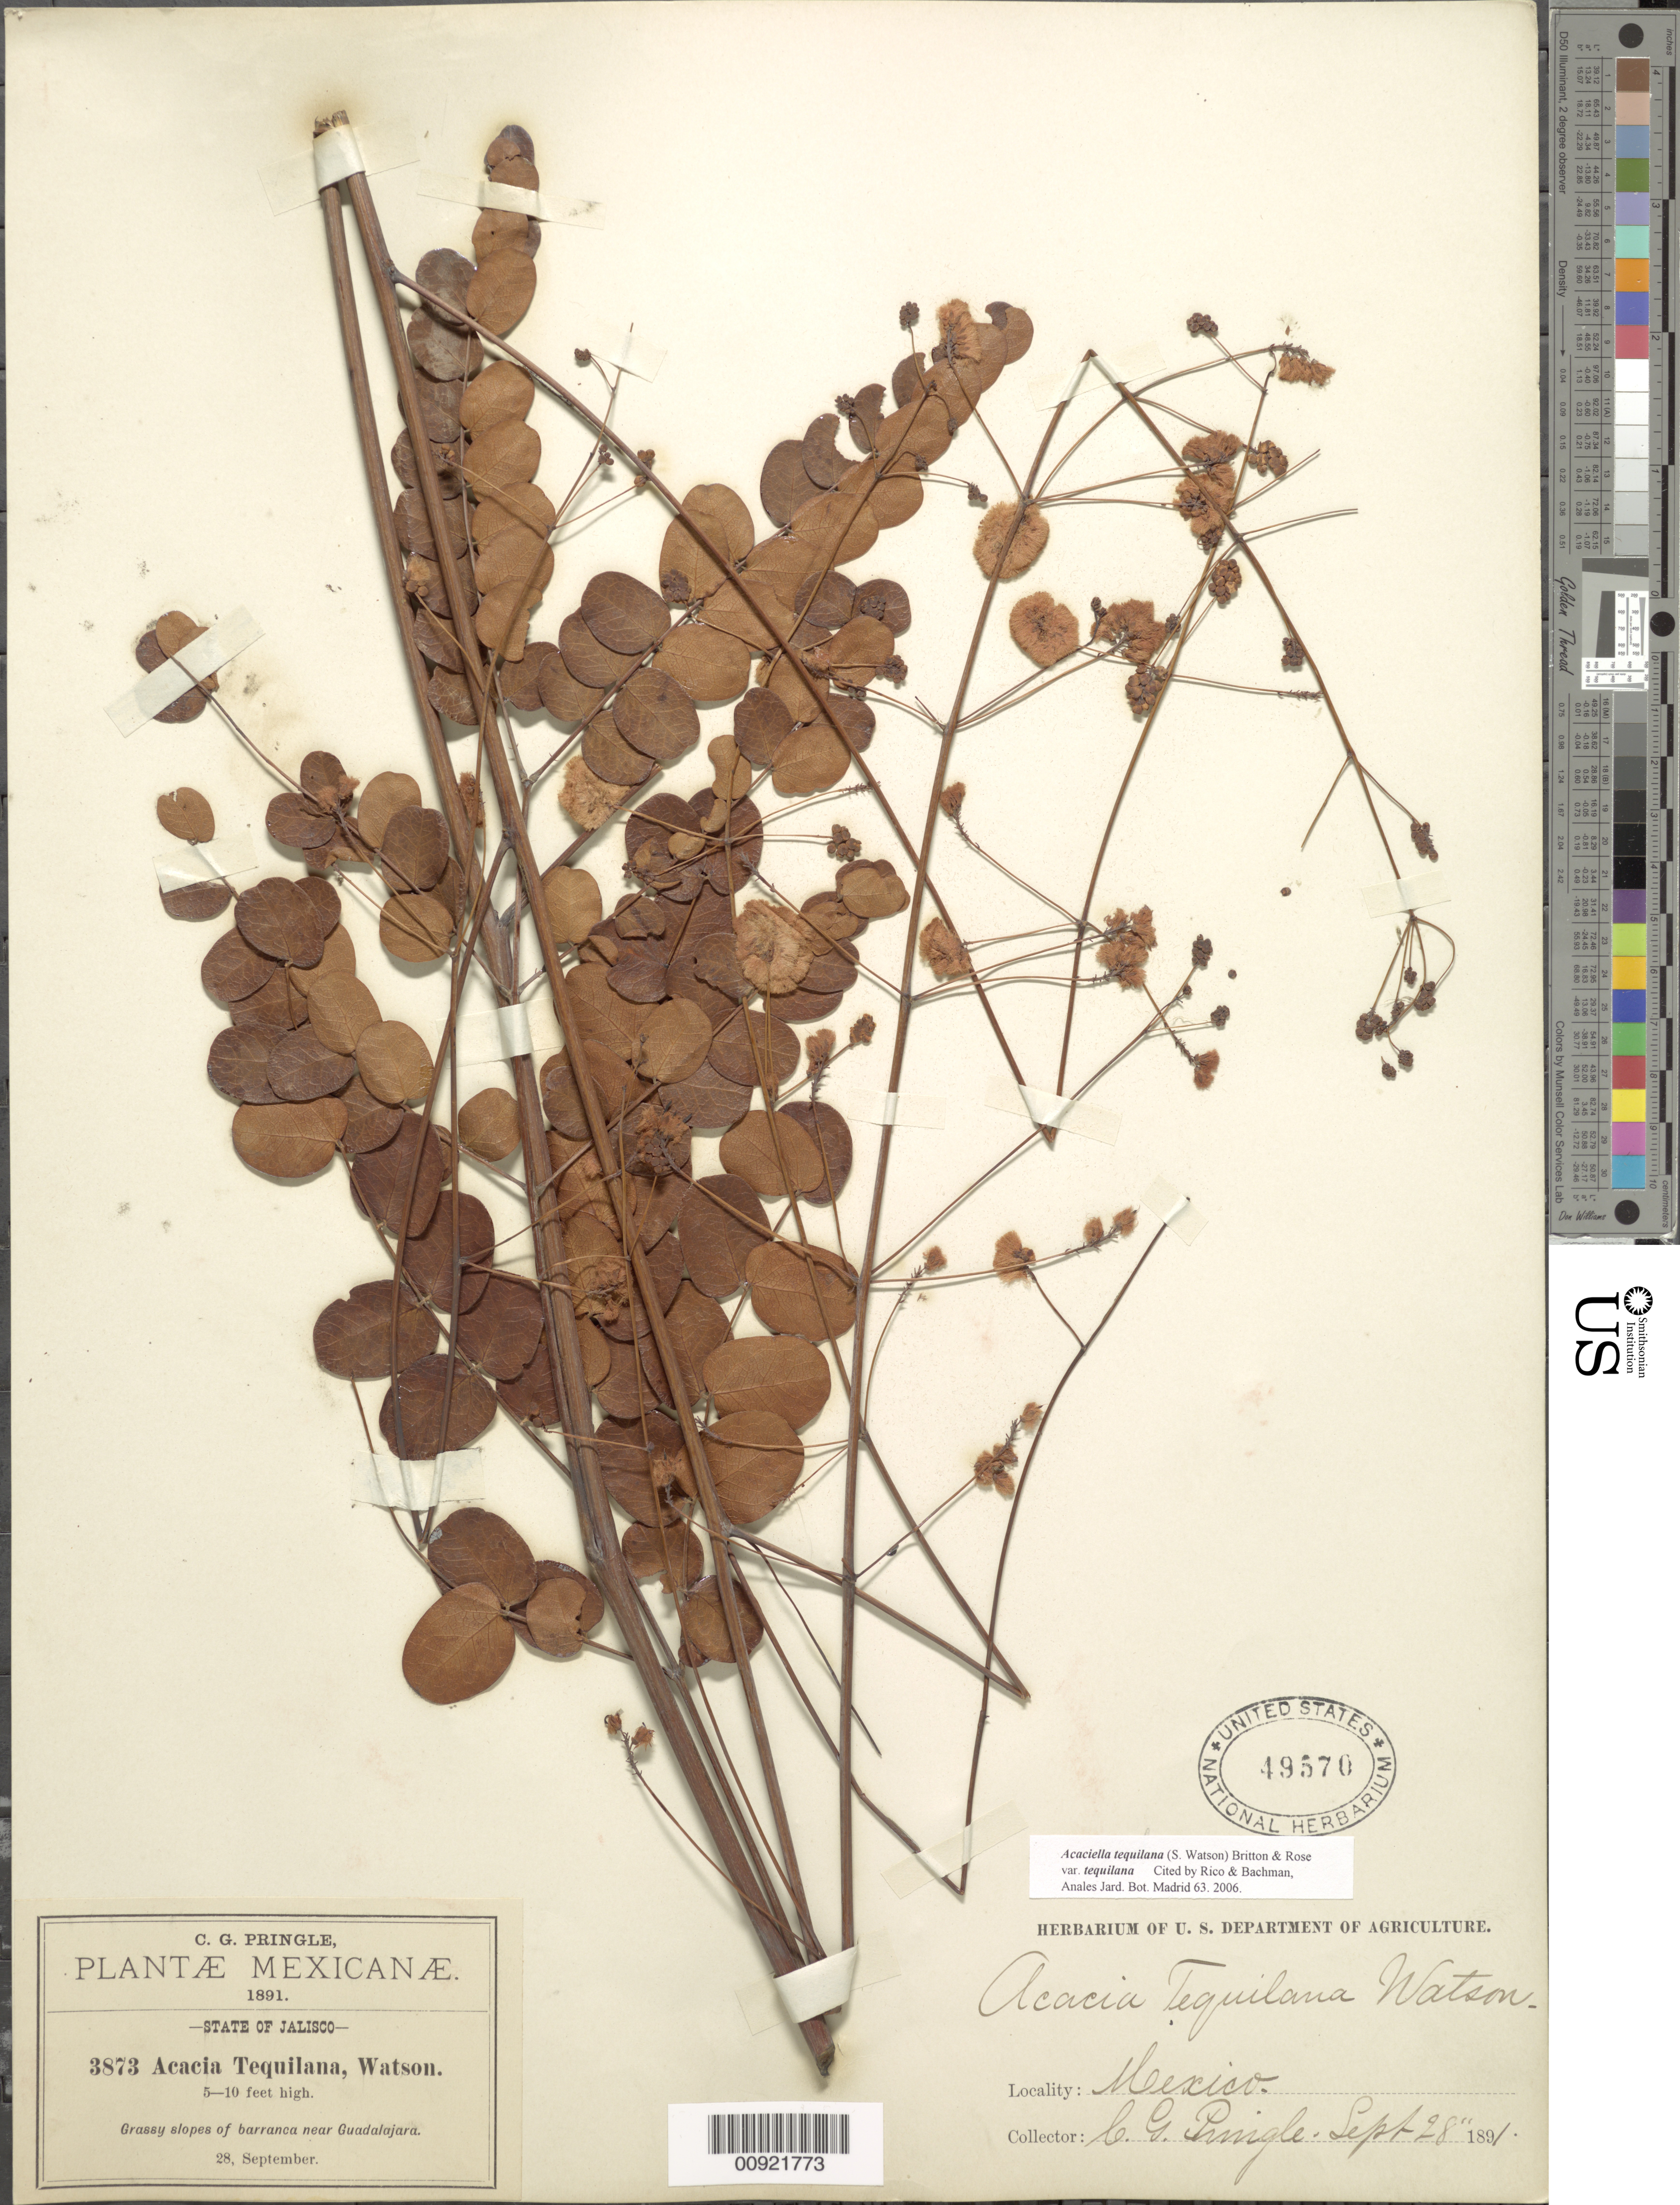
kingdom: Plantae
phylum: Tracheophyta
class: Magnoliopsida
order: Fabales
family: Fabaceae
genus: Acaciella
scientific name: Acaciella tequilana var. tequilana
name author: (S. Watson) Britton & Rose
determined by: Rico, L.; Bachman, --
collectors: C. G. Pringle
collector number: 3873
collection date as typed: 28 Sep 1891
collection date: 1891-09-28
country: Mexico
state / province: Jalisco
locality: Barranca near Guadalajara, State of Jalisco.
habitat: Grassy slopes of barranca.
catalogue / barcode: US 49570